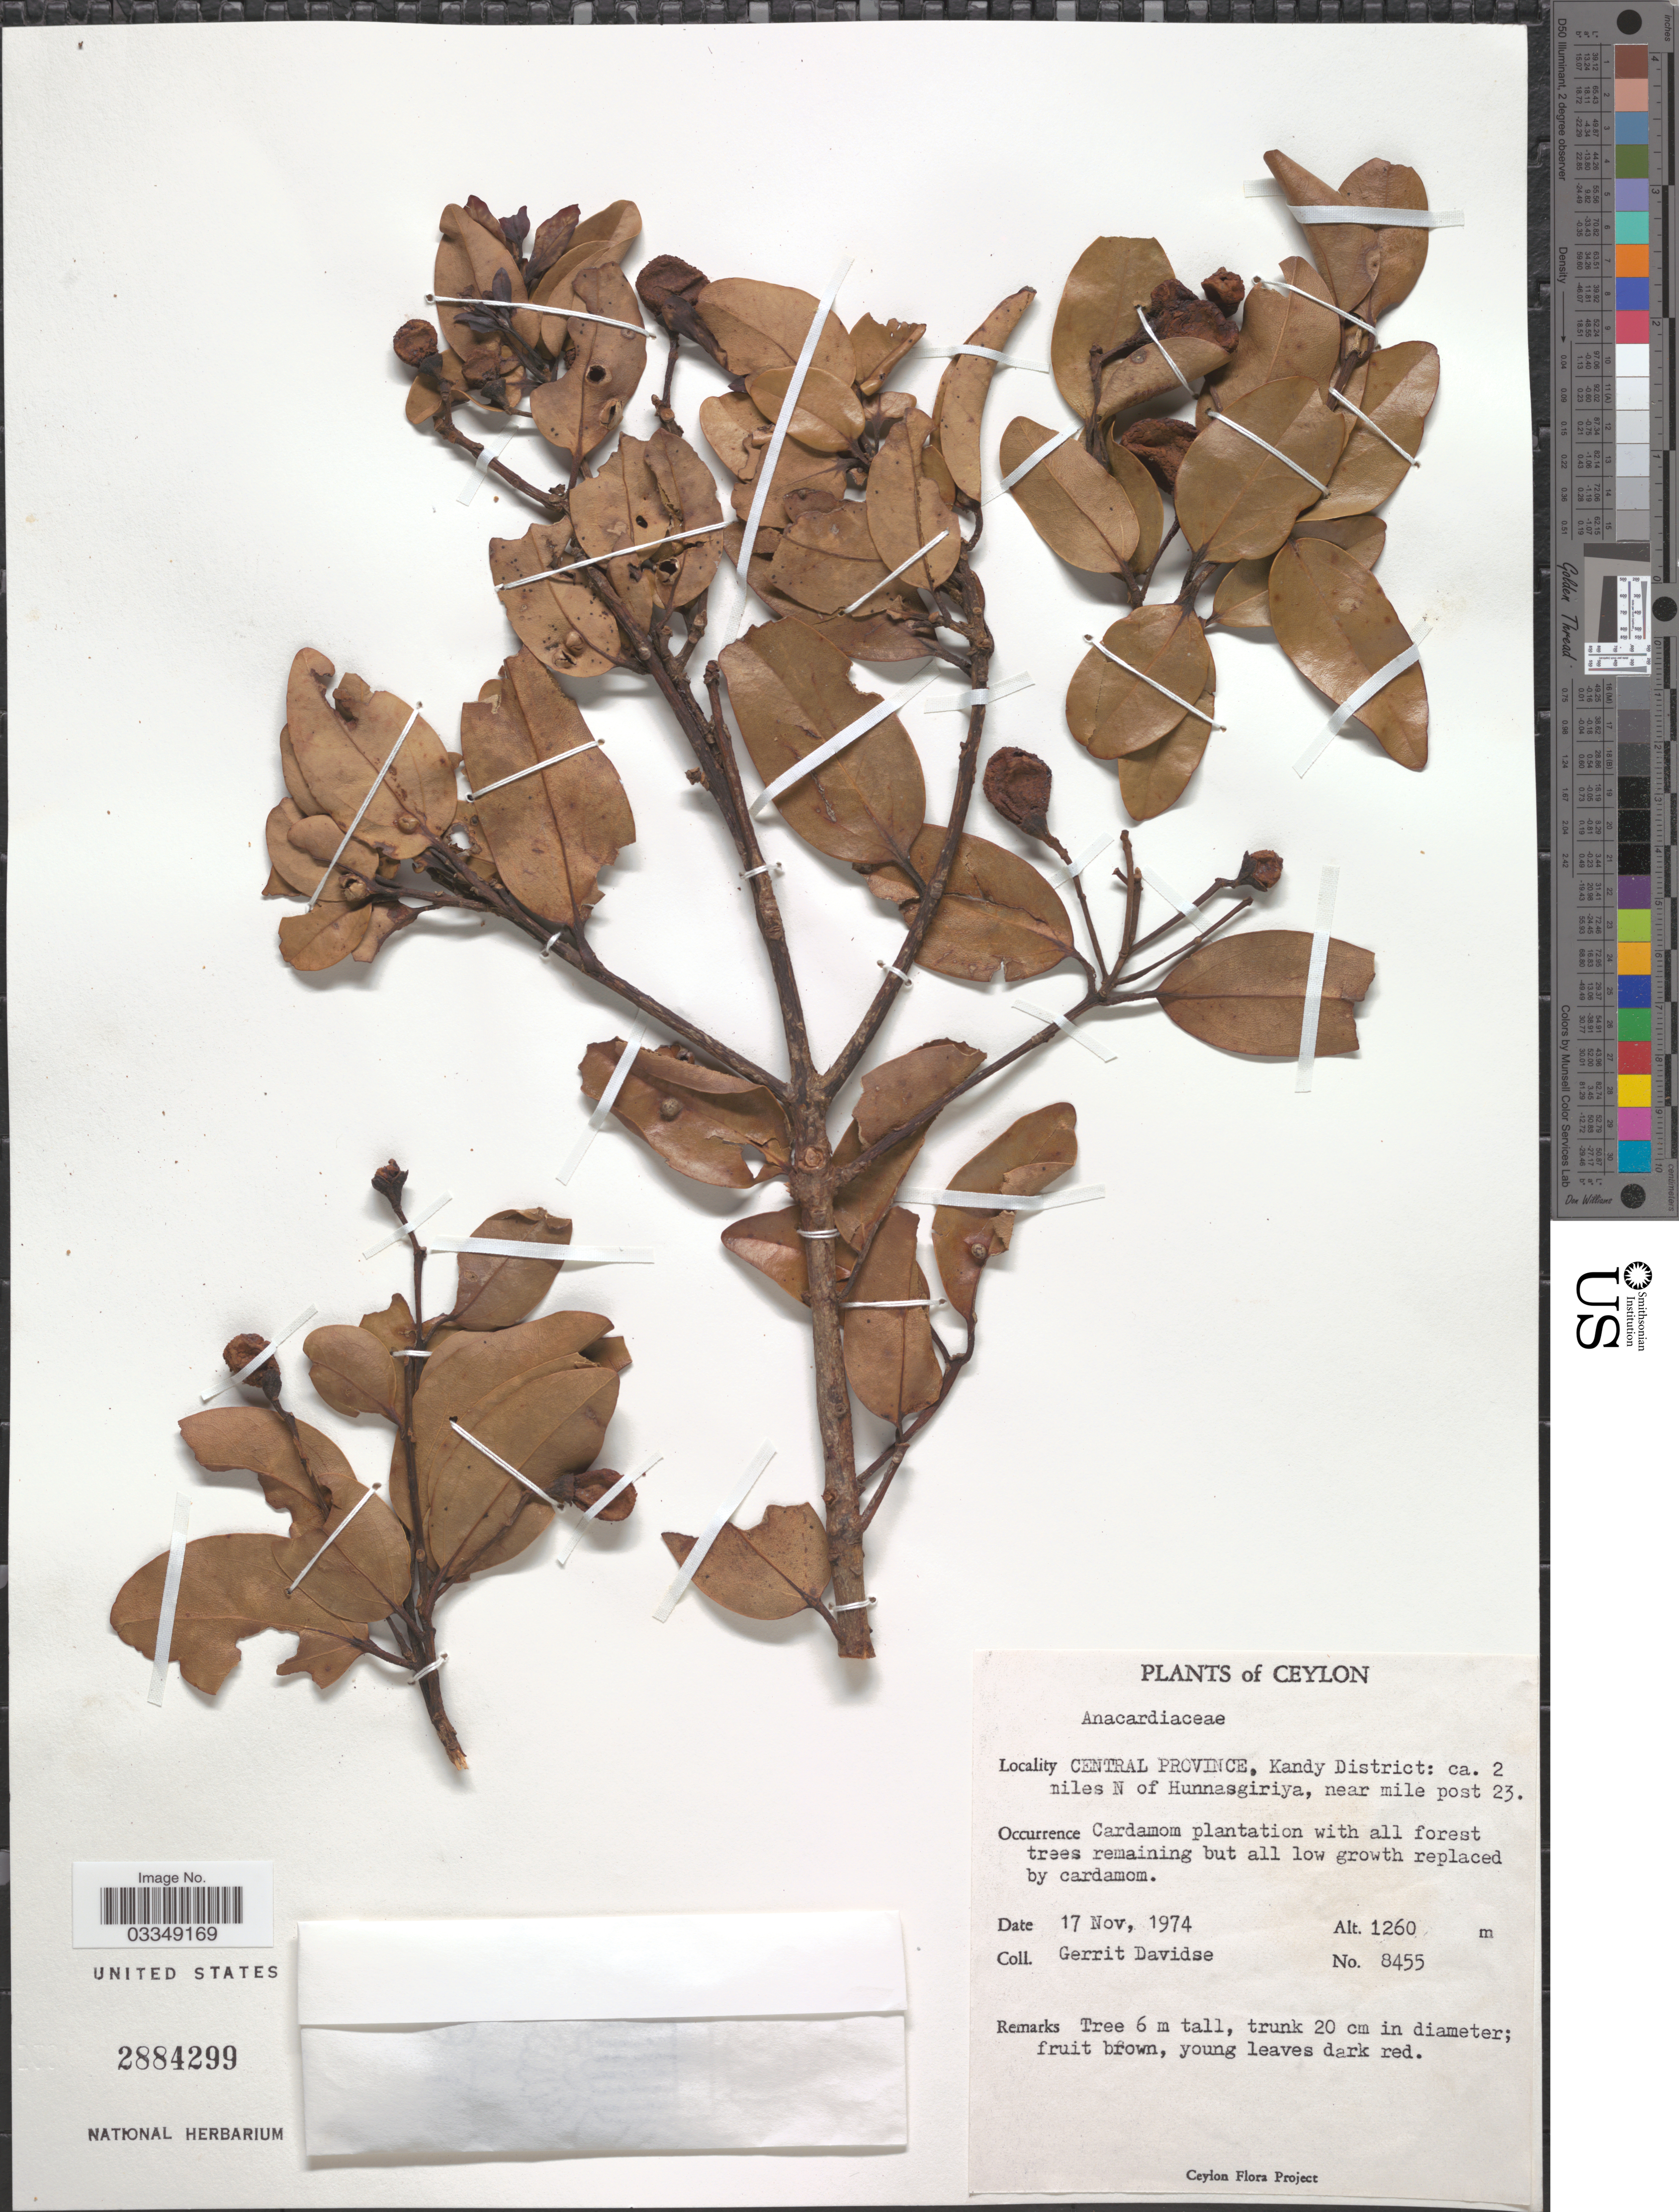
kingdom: Plantae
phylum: Tracheophyta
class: Magnoliopsida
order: Laurales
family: Lauraceae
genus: Cinnamomum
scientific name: Cinnamomum litsaeifolium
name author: Thwaites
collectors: G. Davidse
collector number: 8455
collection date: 1974-11-17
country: Sri Lanka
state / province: Central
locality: Ceylon. Kandy District: ca. 2 miles N of Hunnasgiriya, near mile post 23.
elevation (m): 1260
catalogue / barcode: US 2884299